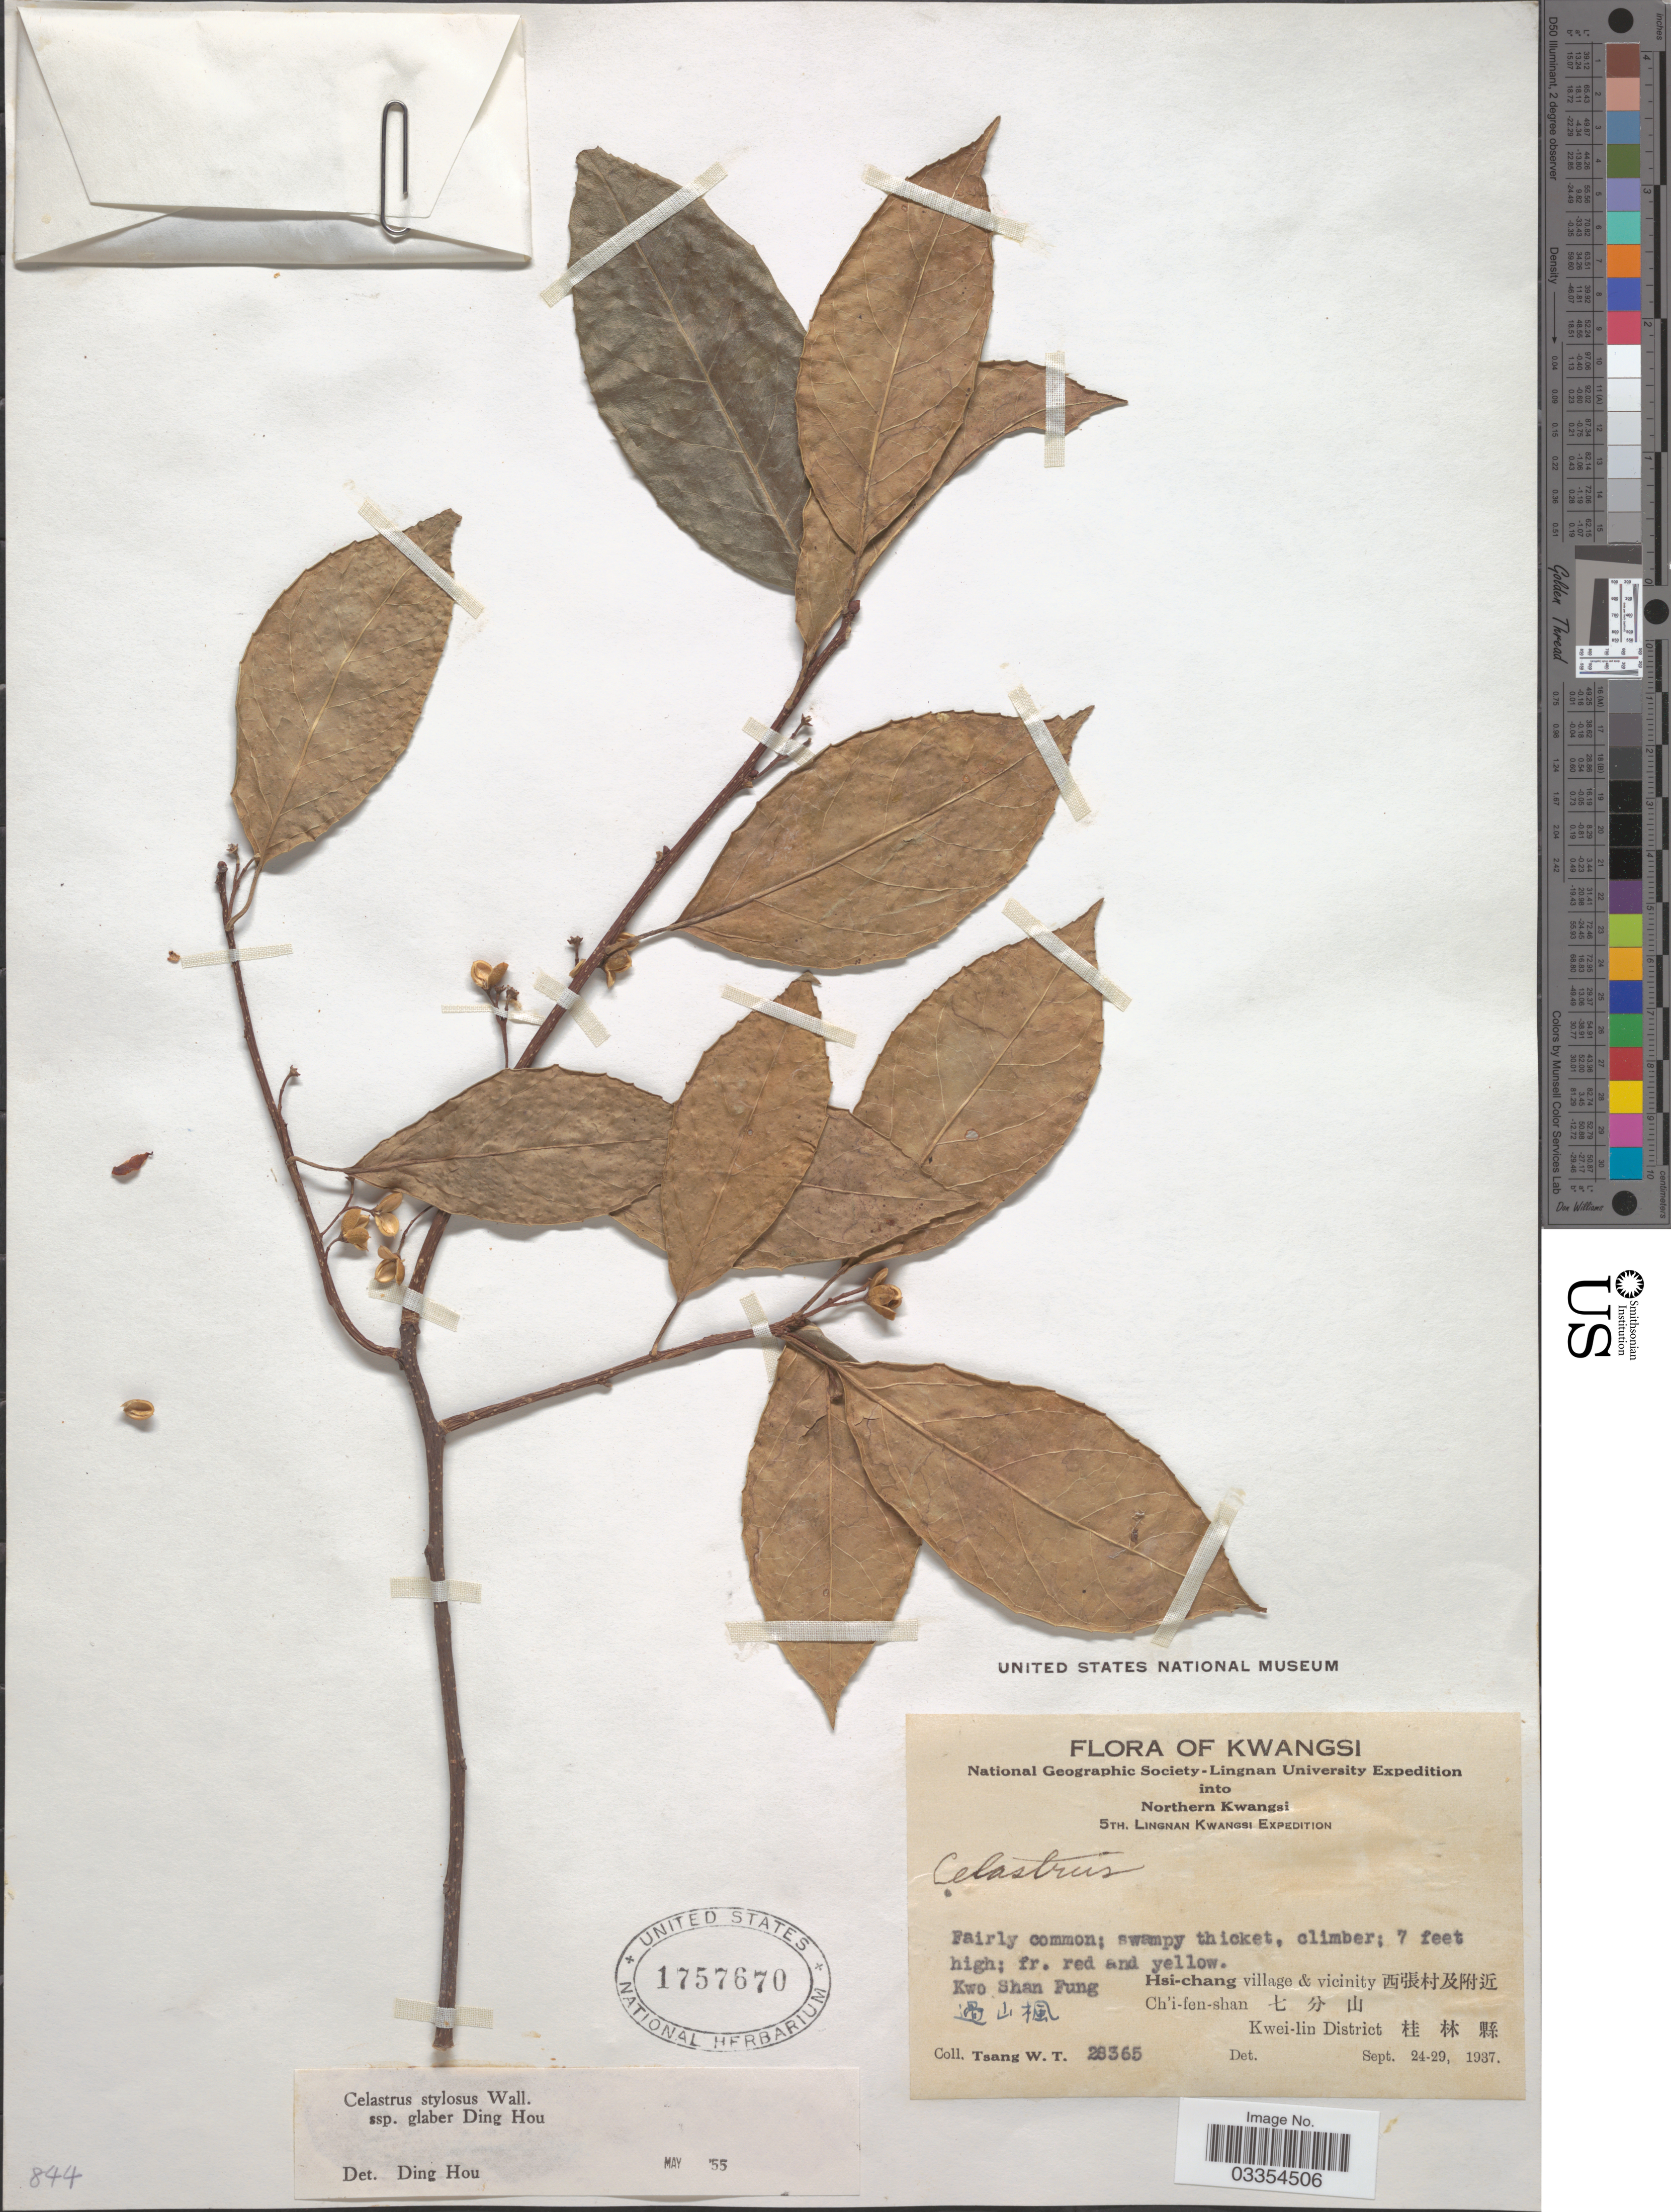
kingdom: Plantae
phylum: Tracheophyta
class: Magnoliopsida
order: Celastrales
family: Celastraceae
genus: Celastrus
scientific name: Celastrus stylosus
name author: Wall.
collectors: W. T. Tsang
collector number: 28365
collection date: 1937-09-24/1937-09-29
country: China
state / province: Guangxi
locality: Kwangsi, Northern Kwangsi, Kwo Shan Fung X, Hsi-chang village & vicinity X, Chi'i-fen-shan X, Kwei-lin District X.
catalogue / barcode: US 1757670